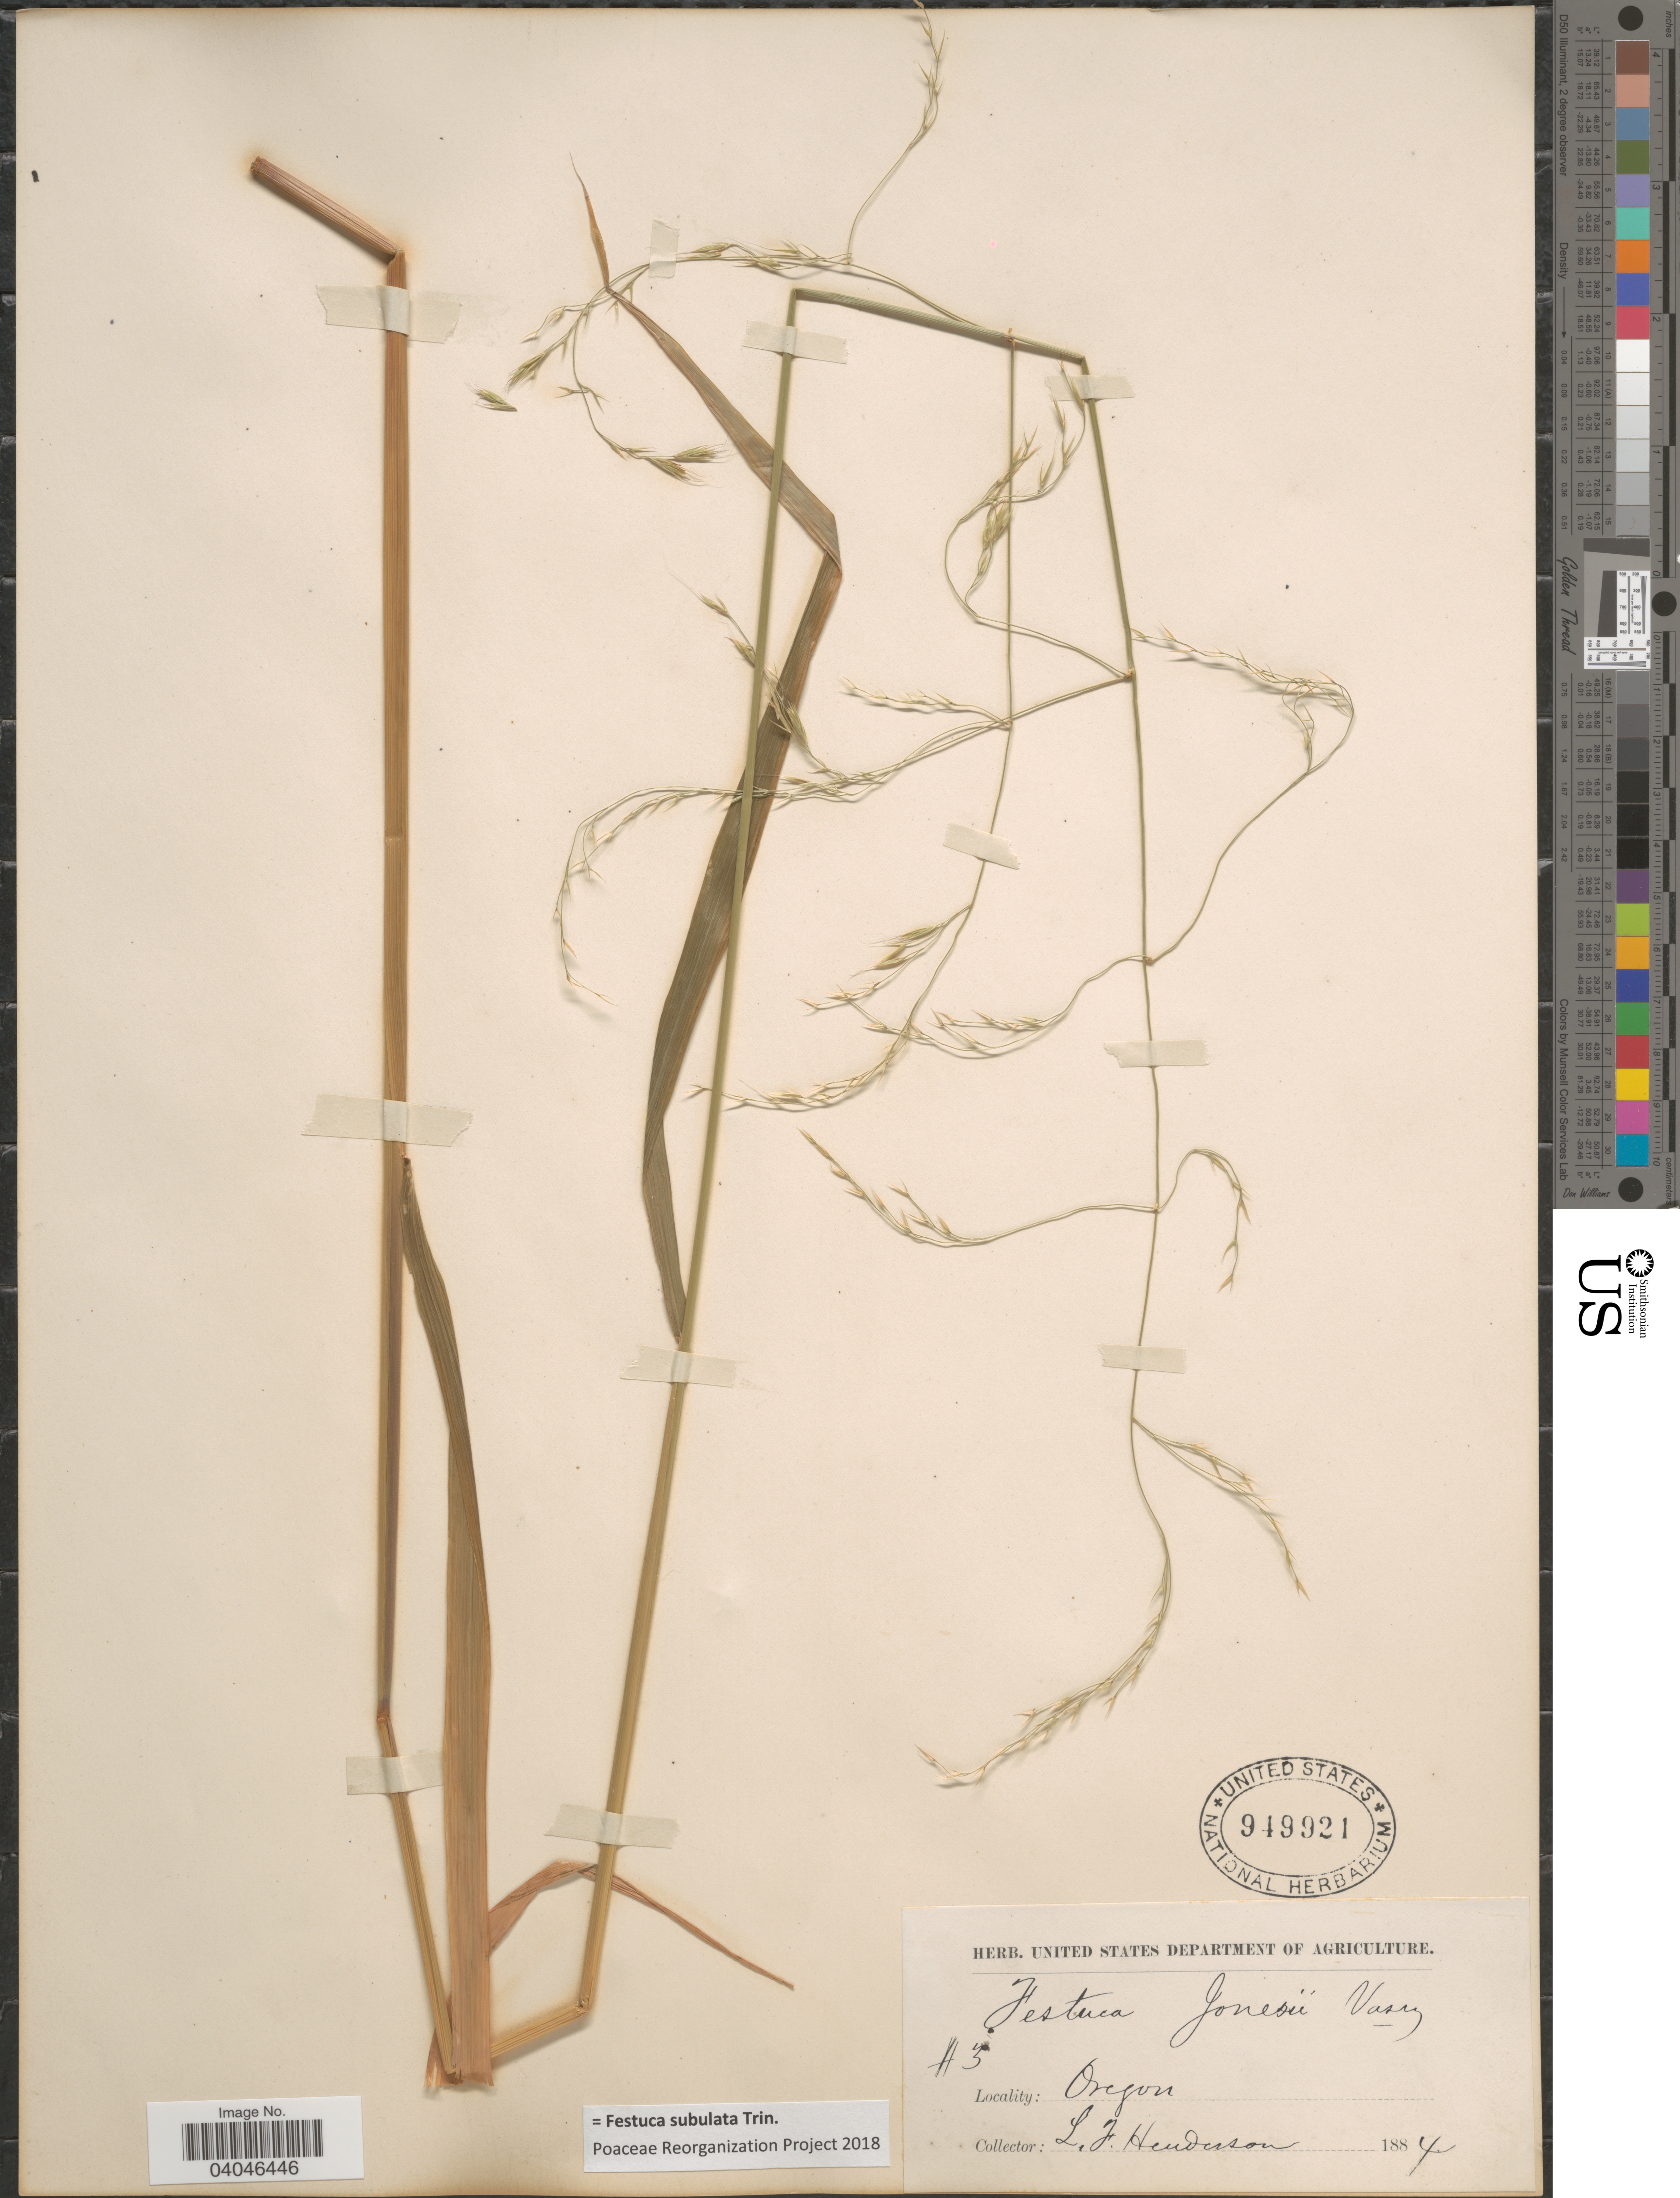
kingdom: Plantae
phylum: Tracheophyta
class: Liliopsida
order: Poales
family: Poaceae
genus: Festuca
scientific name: Festuca subulata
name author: Trin.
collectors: L. Henderson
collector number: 3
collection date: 1884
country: United States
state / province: Oregon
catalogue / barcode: US 949921